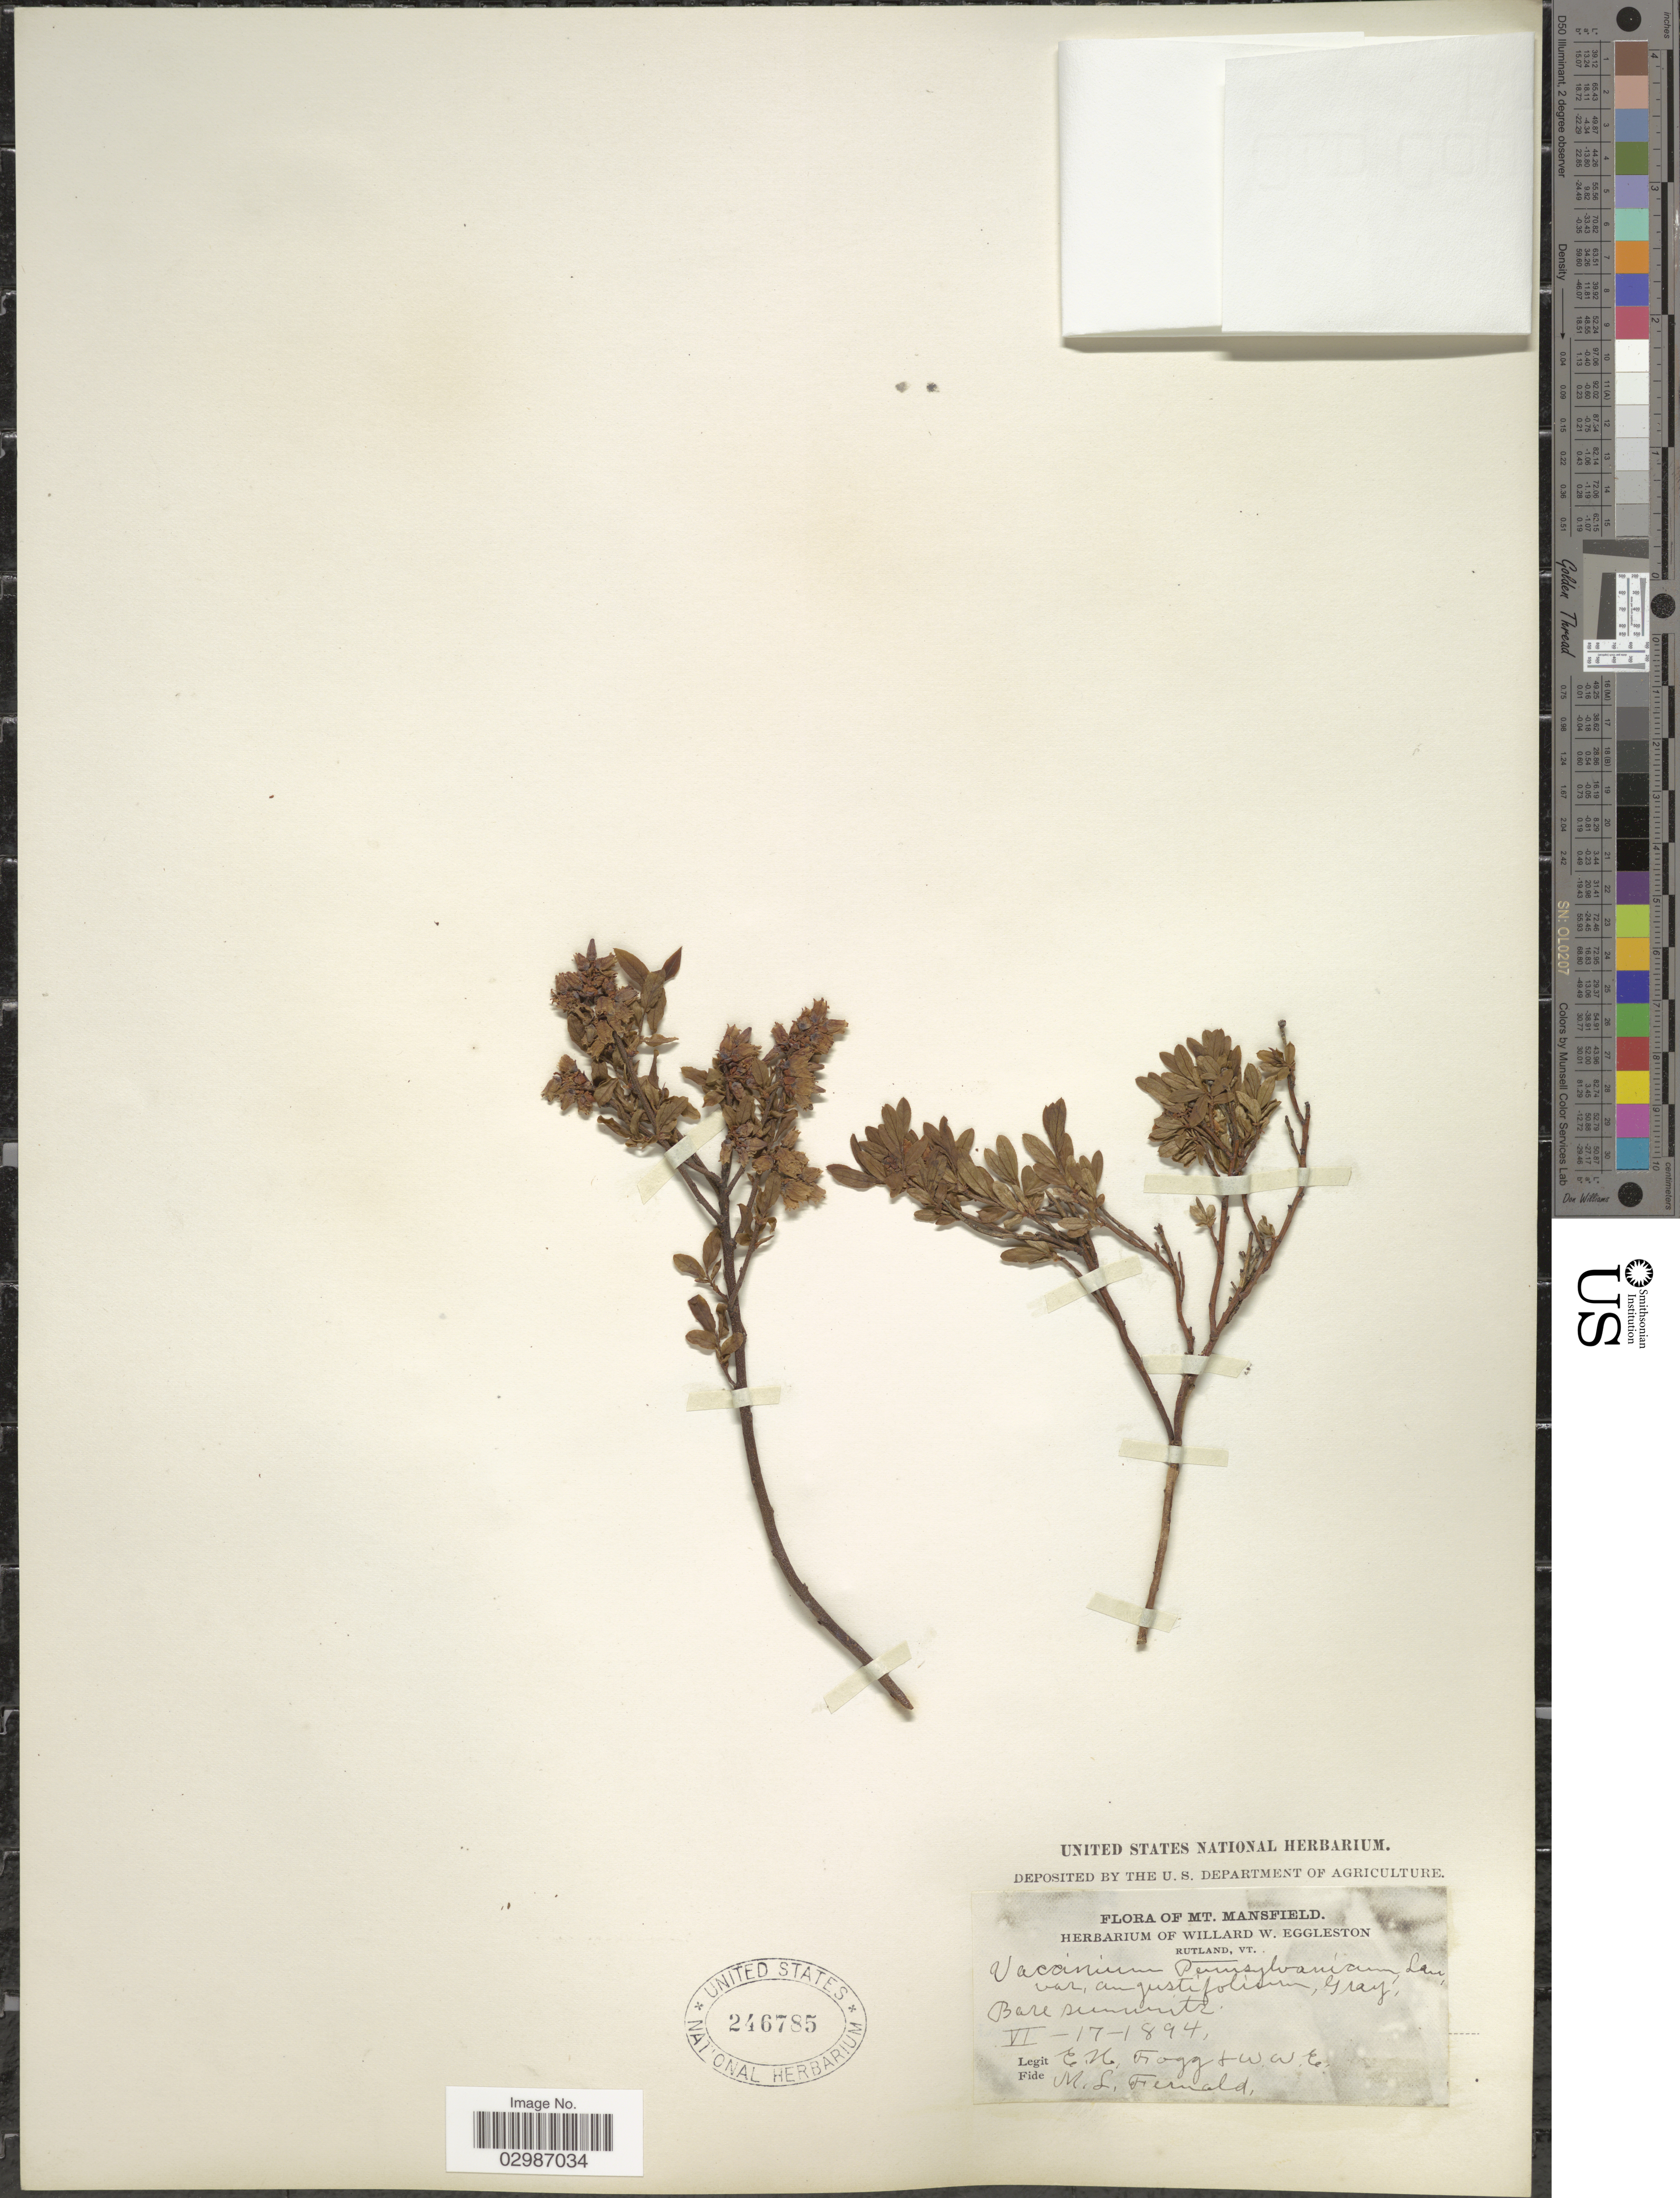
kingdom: Plantae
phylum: Tracheophyta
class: Magnoliopsida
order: Ericales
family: Ericaceae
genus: Vaccinium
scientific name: Vaccinium angustifolium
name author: Aiton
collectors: J. Fogg & W. W. Eggleston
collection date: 1894-06-17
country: United States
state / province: Vermont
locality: Mt. Mansfield.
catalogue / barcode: US 246785